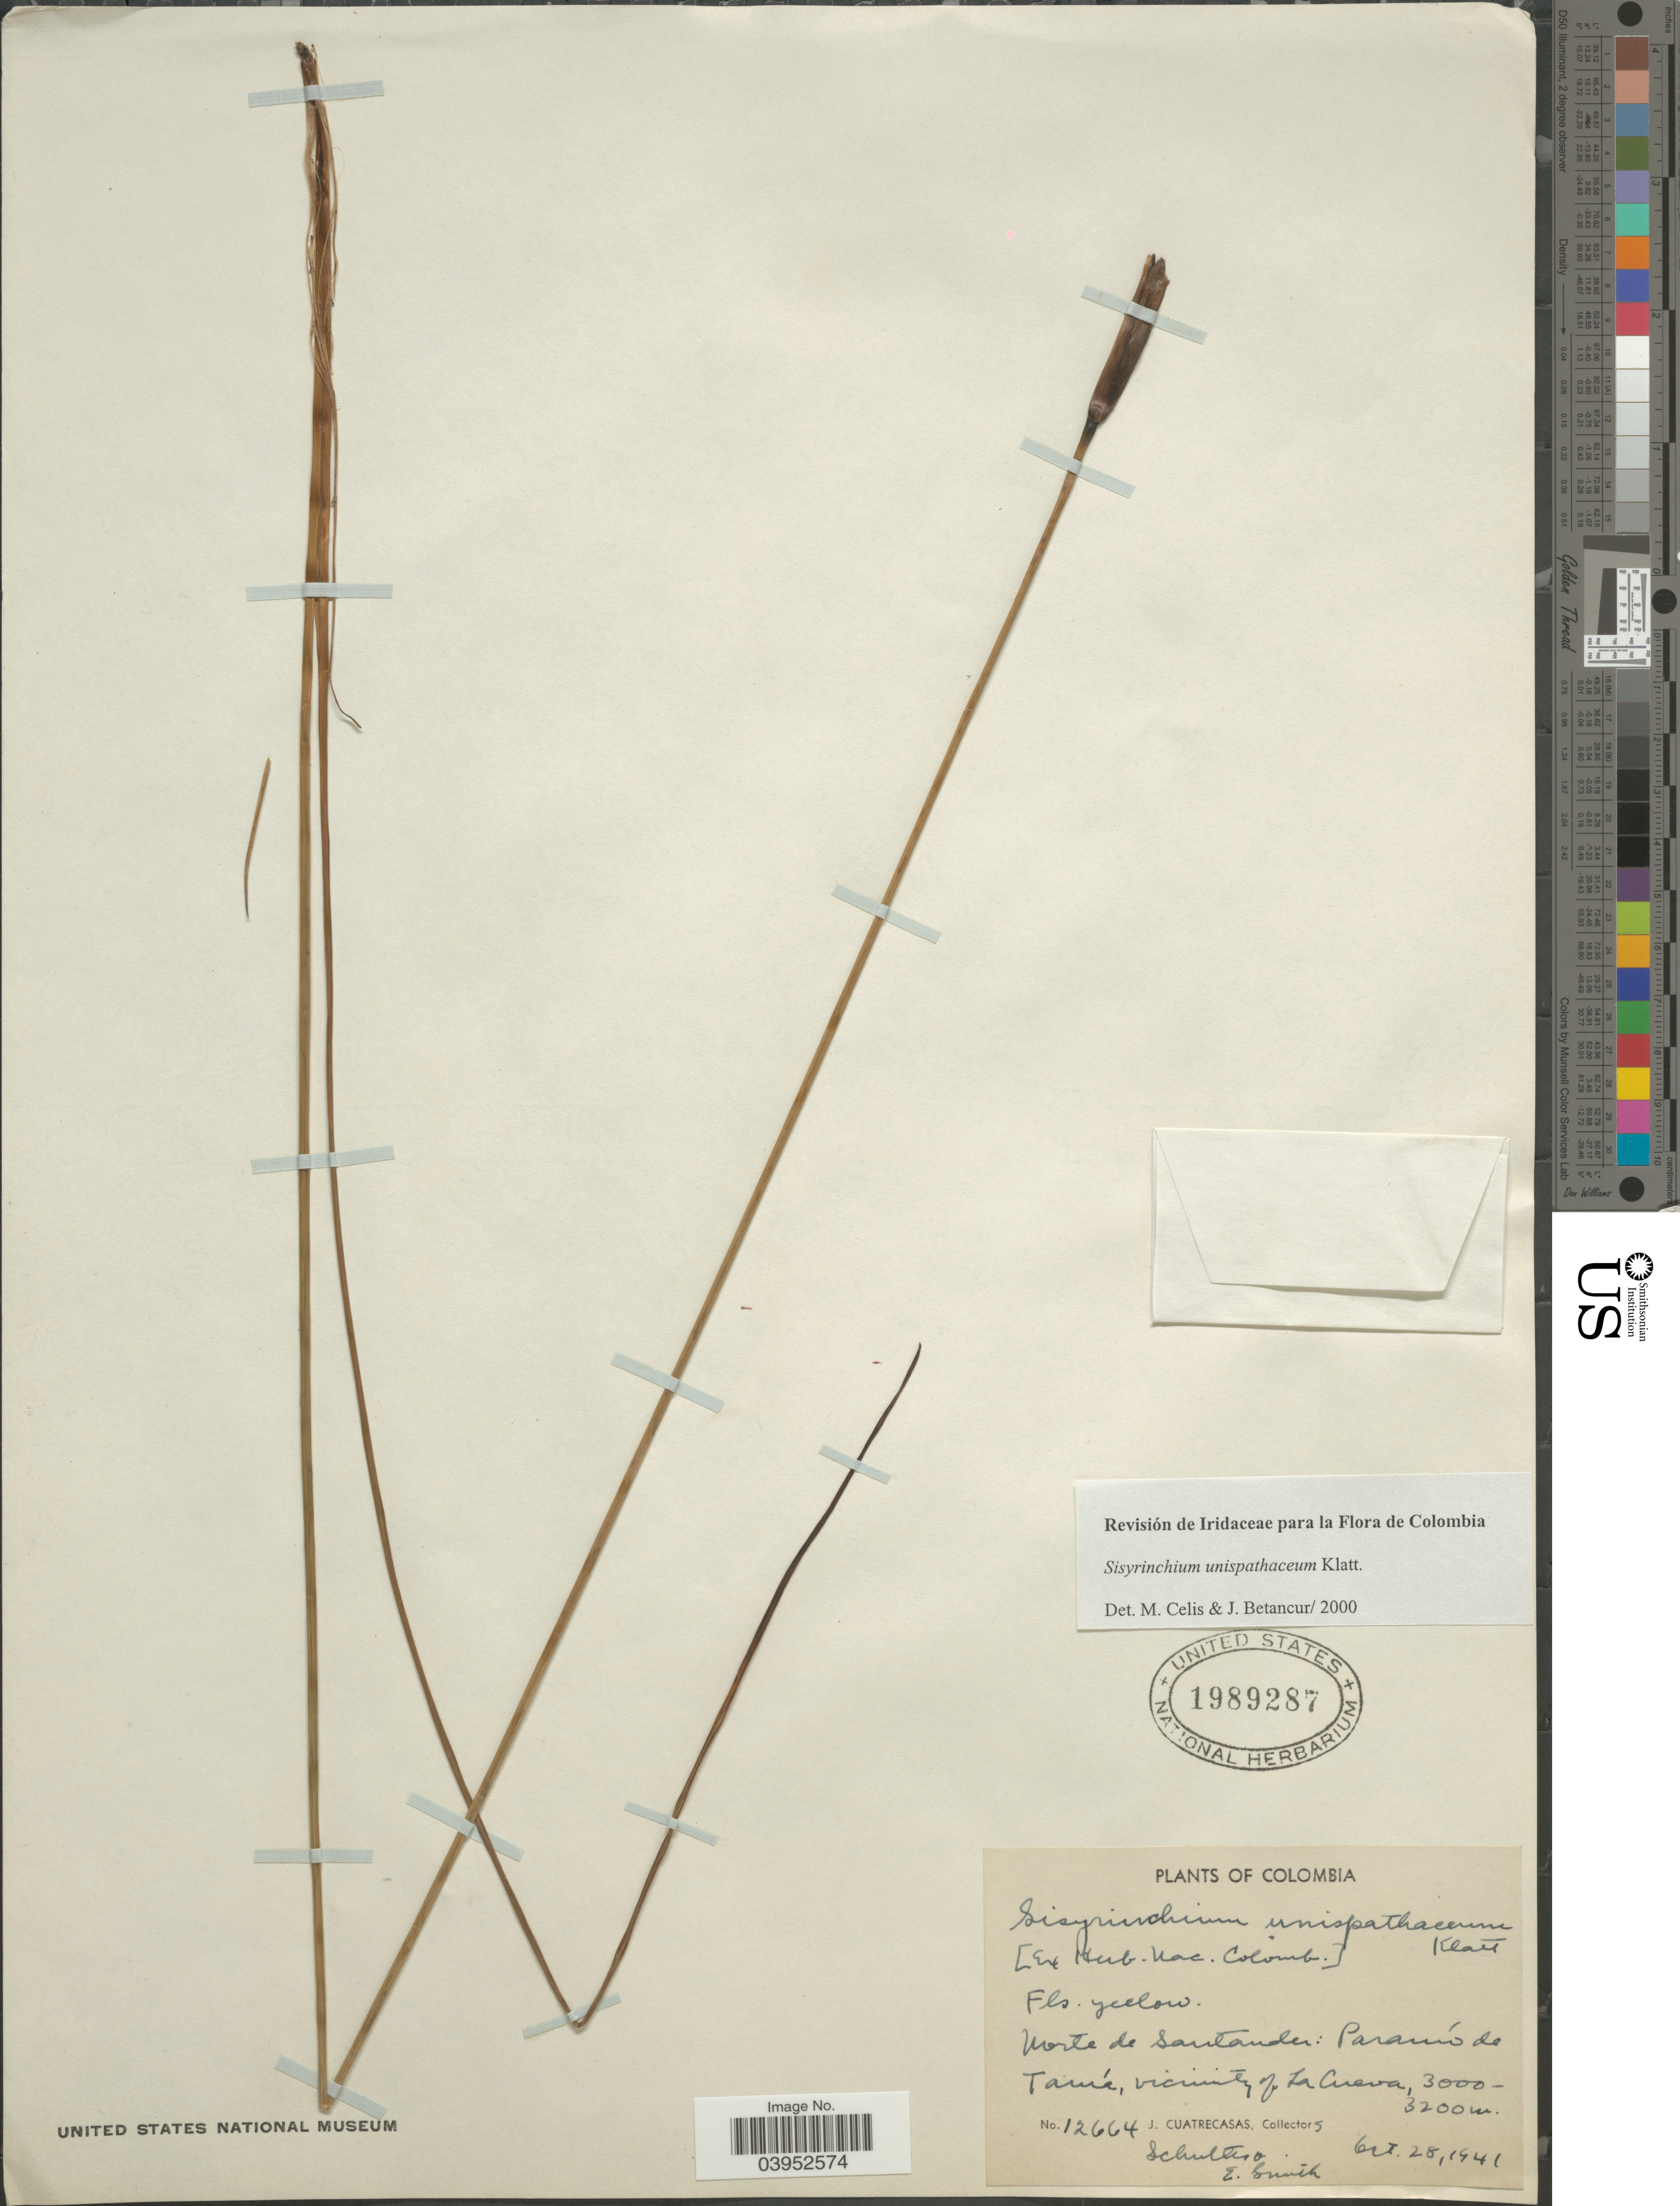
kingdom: Plantae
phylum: Tracheophyta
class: Liliopsida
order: Asparagales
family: Iridaceae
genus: Sisyrinchium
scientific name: Sisyrinchium unispathaceum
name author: Klatt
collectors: J. Cuatrecasas, -- Schultes & E. Smith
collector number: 12664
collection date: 1941-10-25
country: Colombia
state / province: Norte de Santander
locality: Paramó de Tamá, vicinity of La Cueva.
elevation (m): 3000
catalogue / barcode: US 1989287